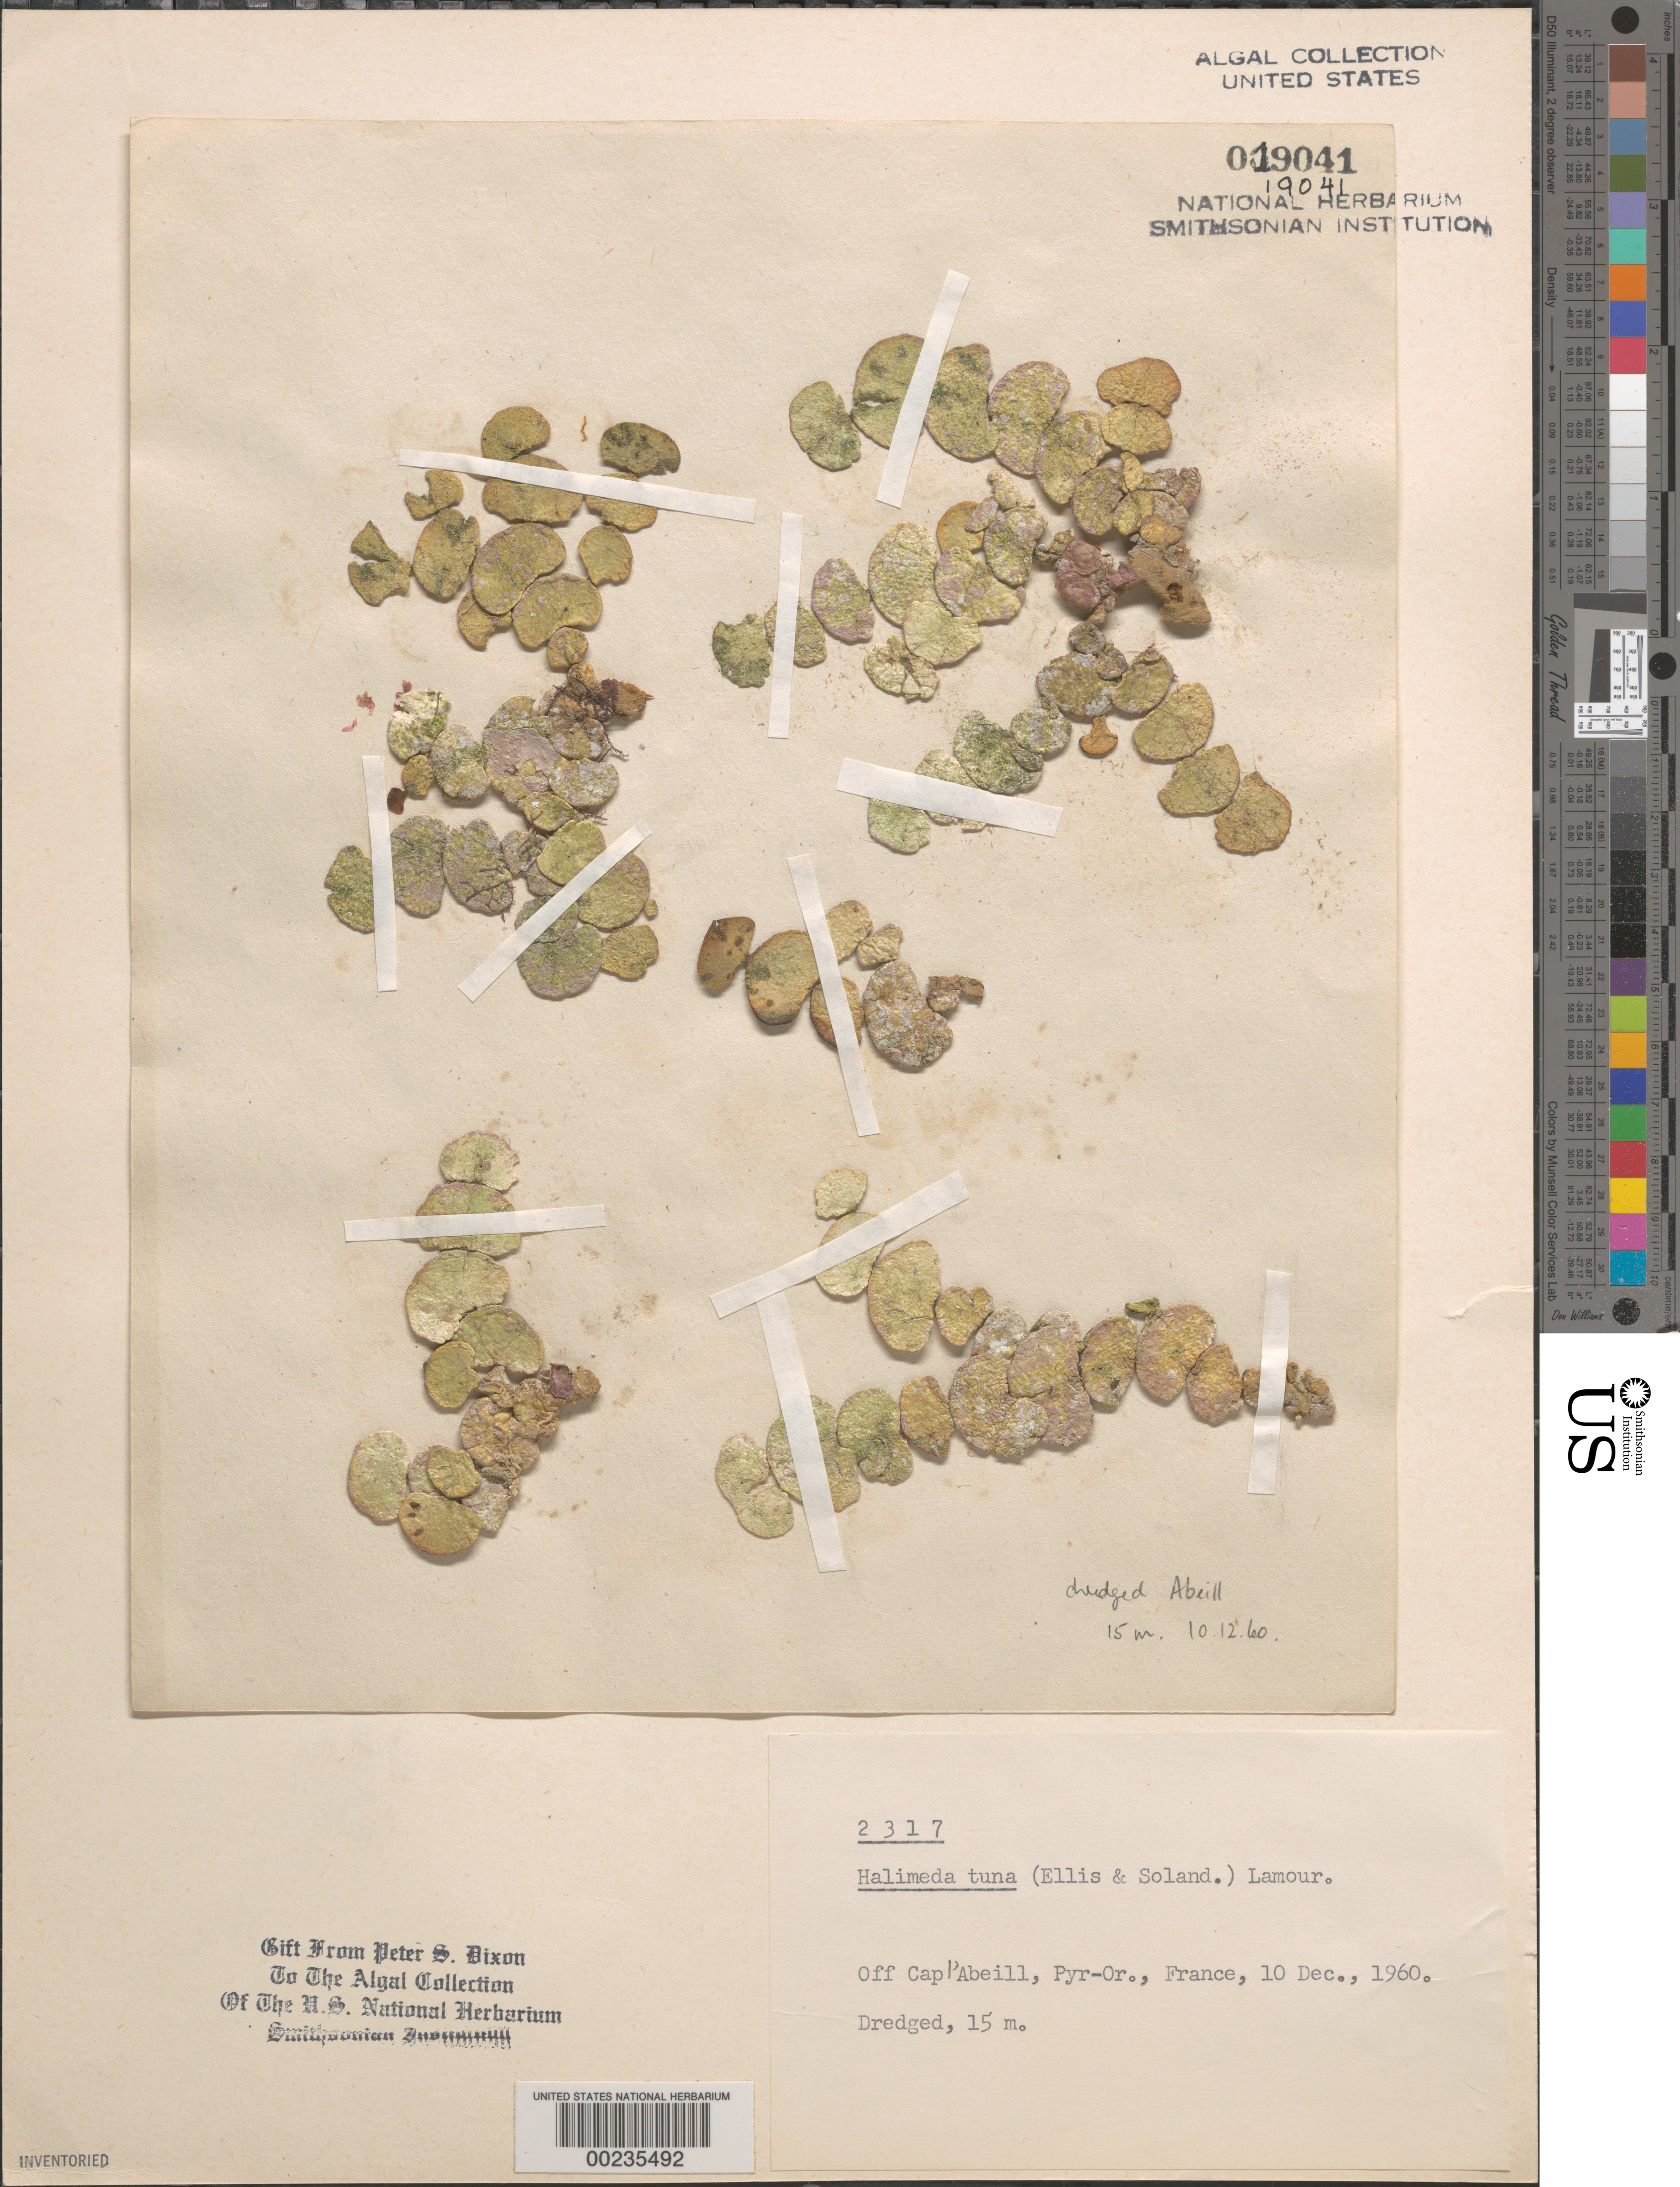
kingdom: Plantae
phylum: Chlorophyta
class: Ulvophyceae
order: Bryopsidales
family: Halimedaceae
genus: Halimeda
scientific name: Halimeda tuna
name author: (J. Ellis & Sol.) J.V.Lamouroux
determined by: Dixon, P. S.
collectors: P. S. Dixon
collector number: PSD 2317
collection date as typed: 10 Dec 1960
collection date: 1960-12-10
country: France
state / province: Occitanie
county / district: Pyrénées-Orientales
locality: Off Cap l'Abeill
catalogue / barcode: US 19041